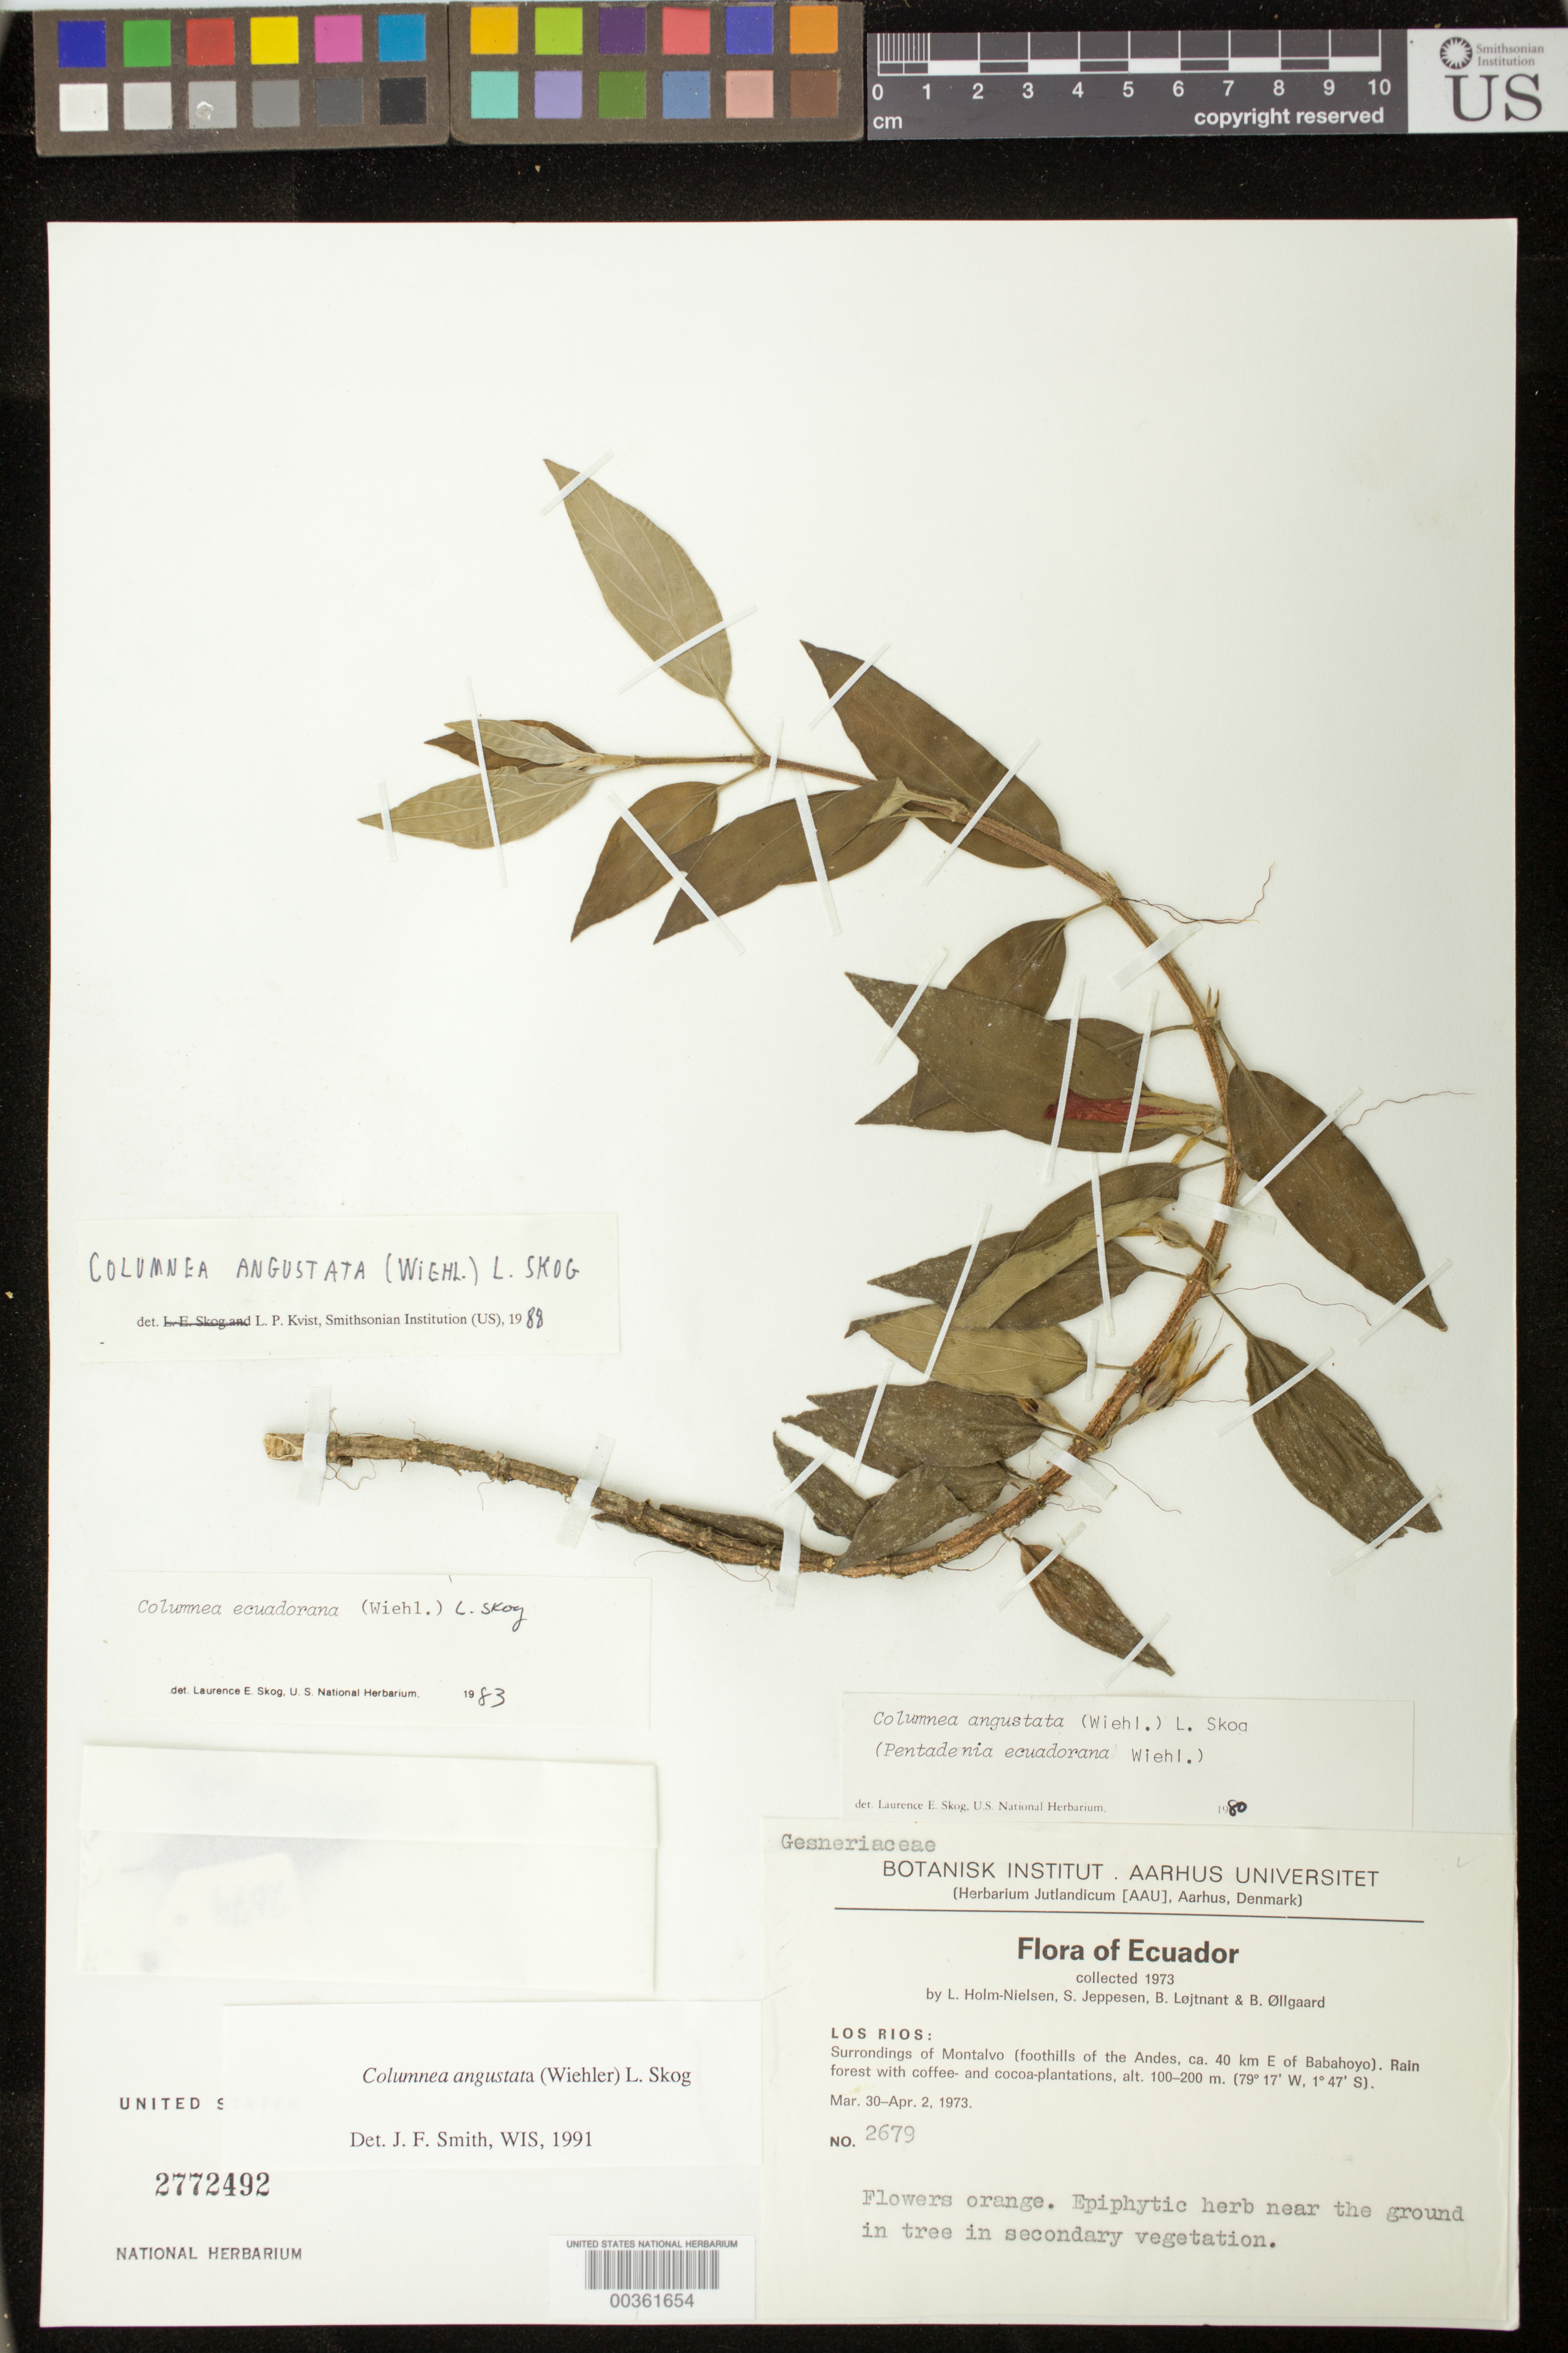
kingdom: Plantae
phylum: Tracheophyta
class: Magnoliopsida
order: Lamiales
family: Gesneriaceae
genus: Columnea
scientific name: Columnea angustata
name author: (Wiehler) L.E. Skog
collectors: L. B. Holm-Nielsen, S. Jeppesen, B. Löjtnant & B. Øllgaard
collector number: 2679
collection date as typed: Mar-Apr 1973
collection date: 1973-03/1973-04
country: Ecuador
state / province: Los Ríos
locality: Surroundings of Montalvo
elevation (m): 100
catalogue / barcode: US 2772492